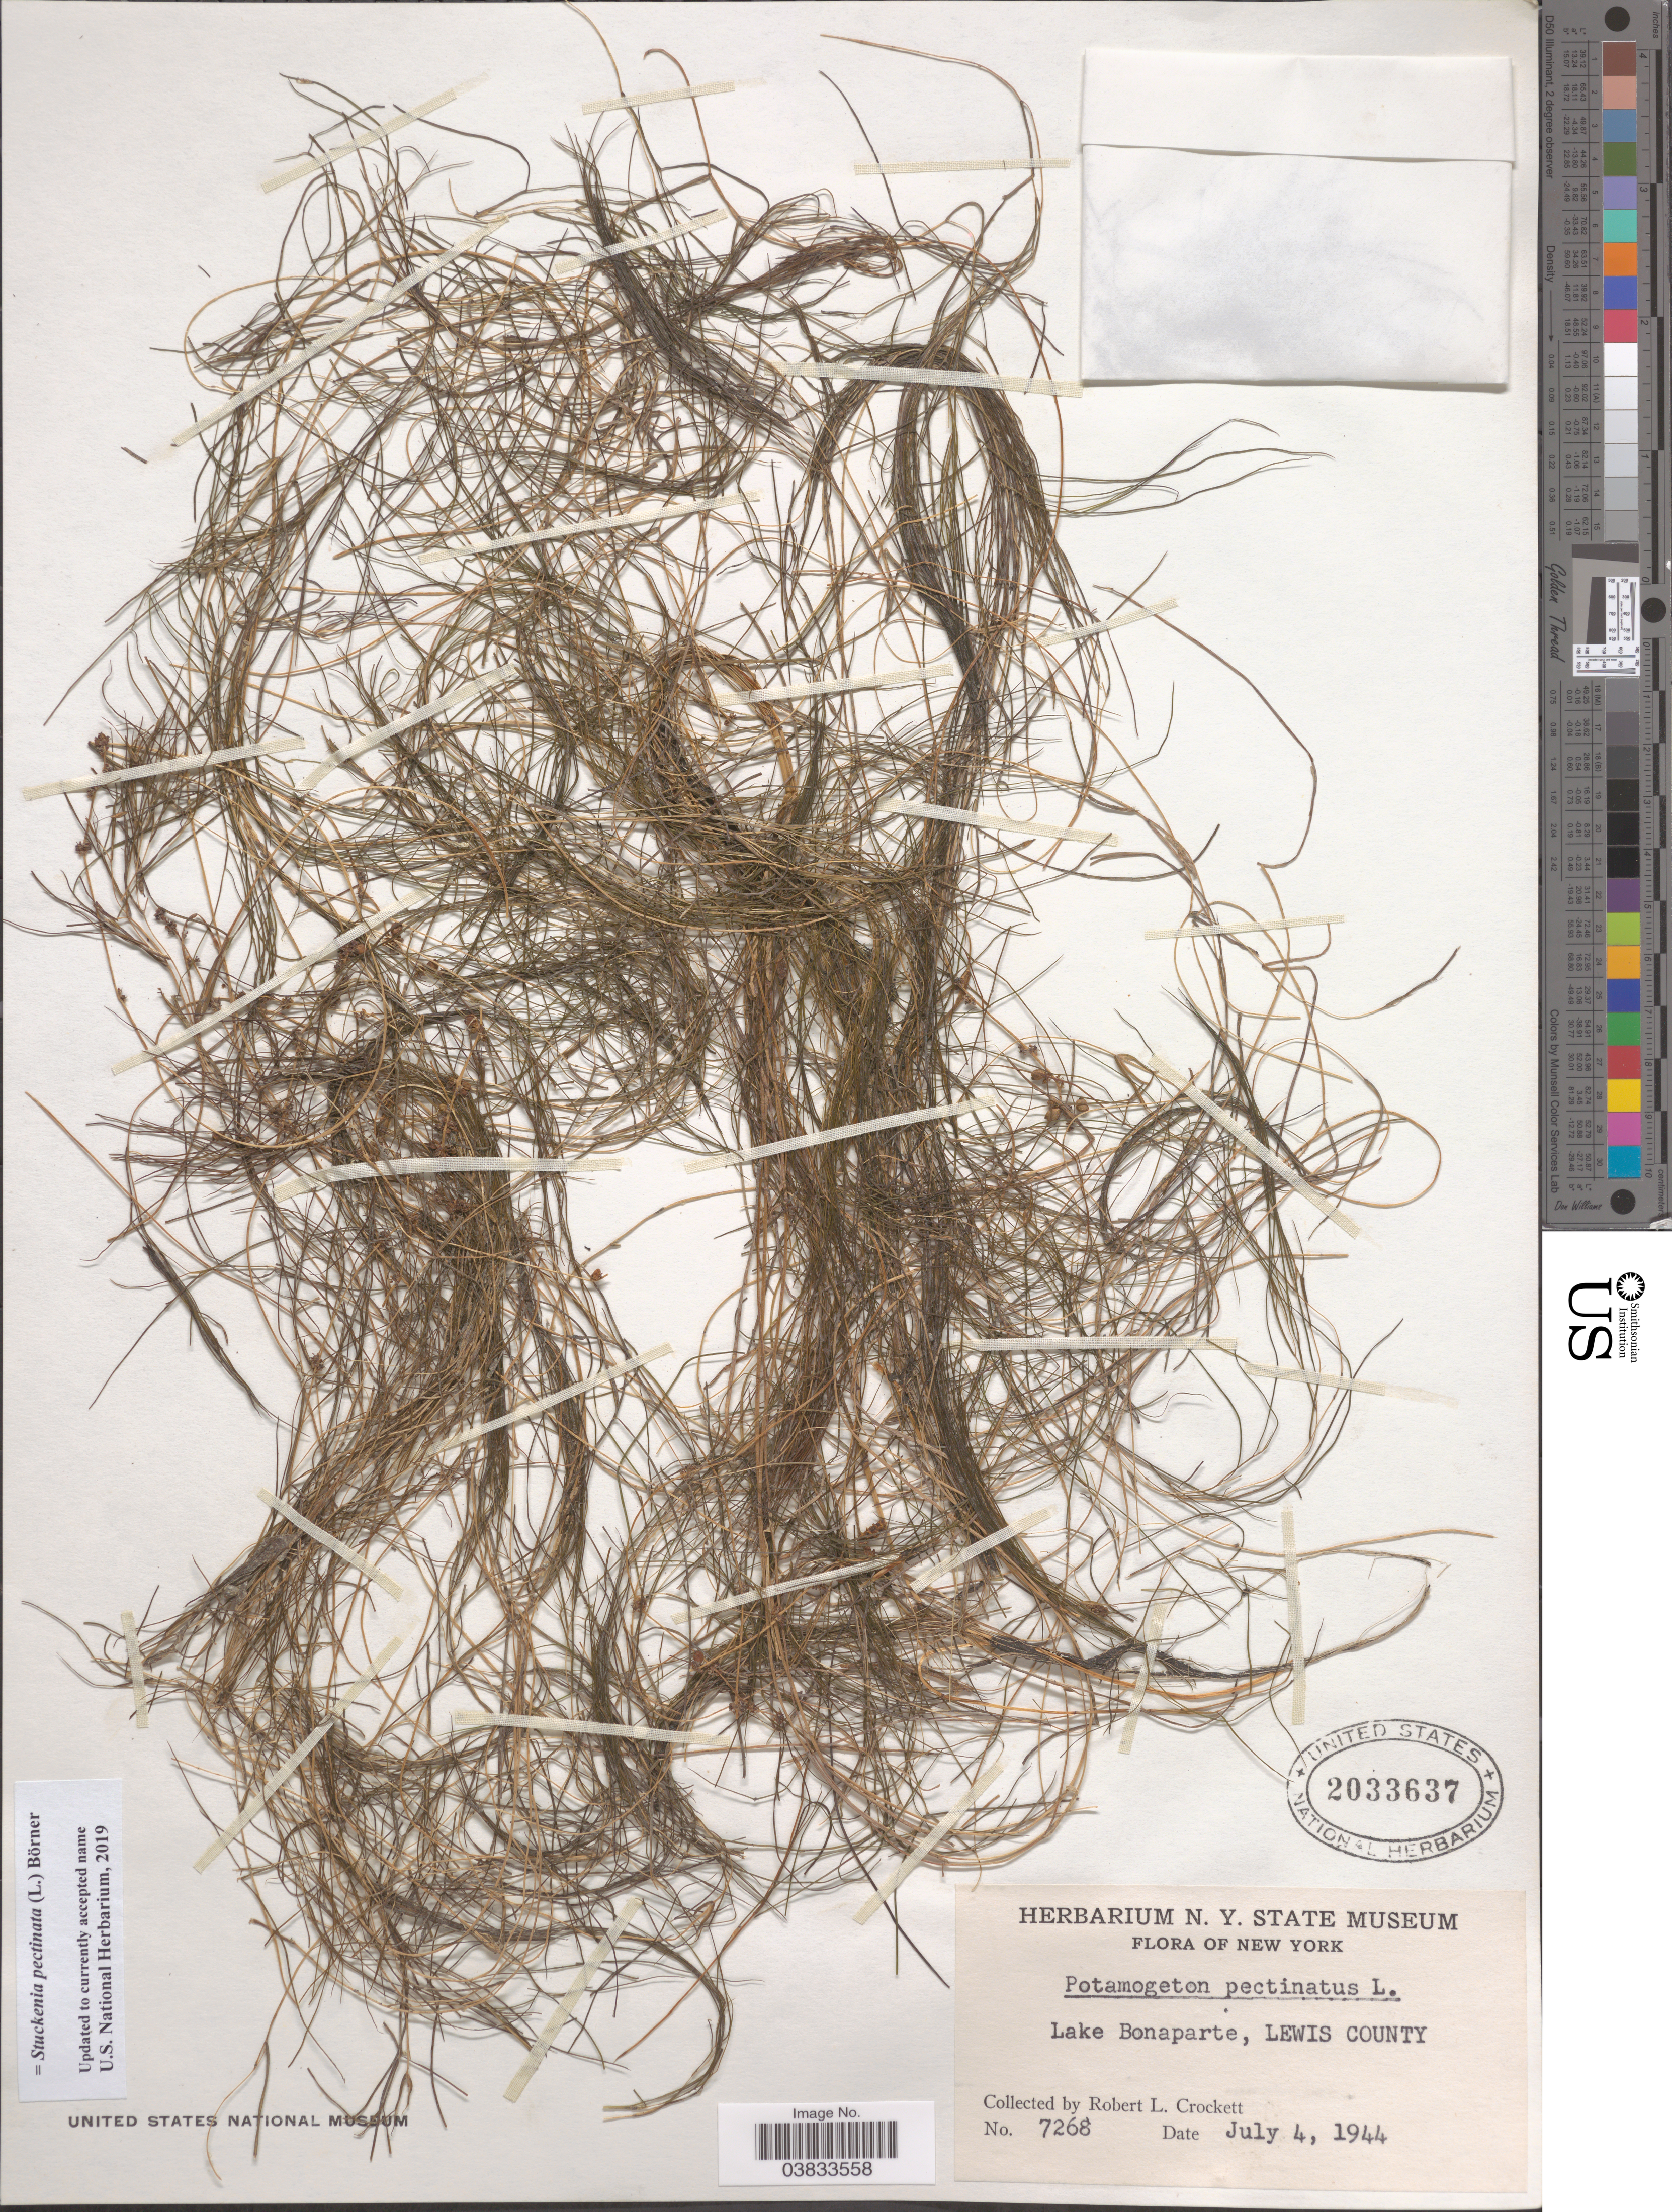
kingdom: Plantae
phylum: Tracheophyta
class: Liliopsida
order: Alismatales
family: Potamogetonaceae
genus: Stuckenia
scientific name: Stuckenia pectinata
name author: (L.) Börner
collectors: R. Crockett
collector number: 7268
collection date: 1944-07-04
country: United States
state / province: New York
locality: Lake Bonaparte, Lewis County.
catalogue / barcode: US 2033637